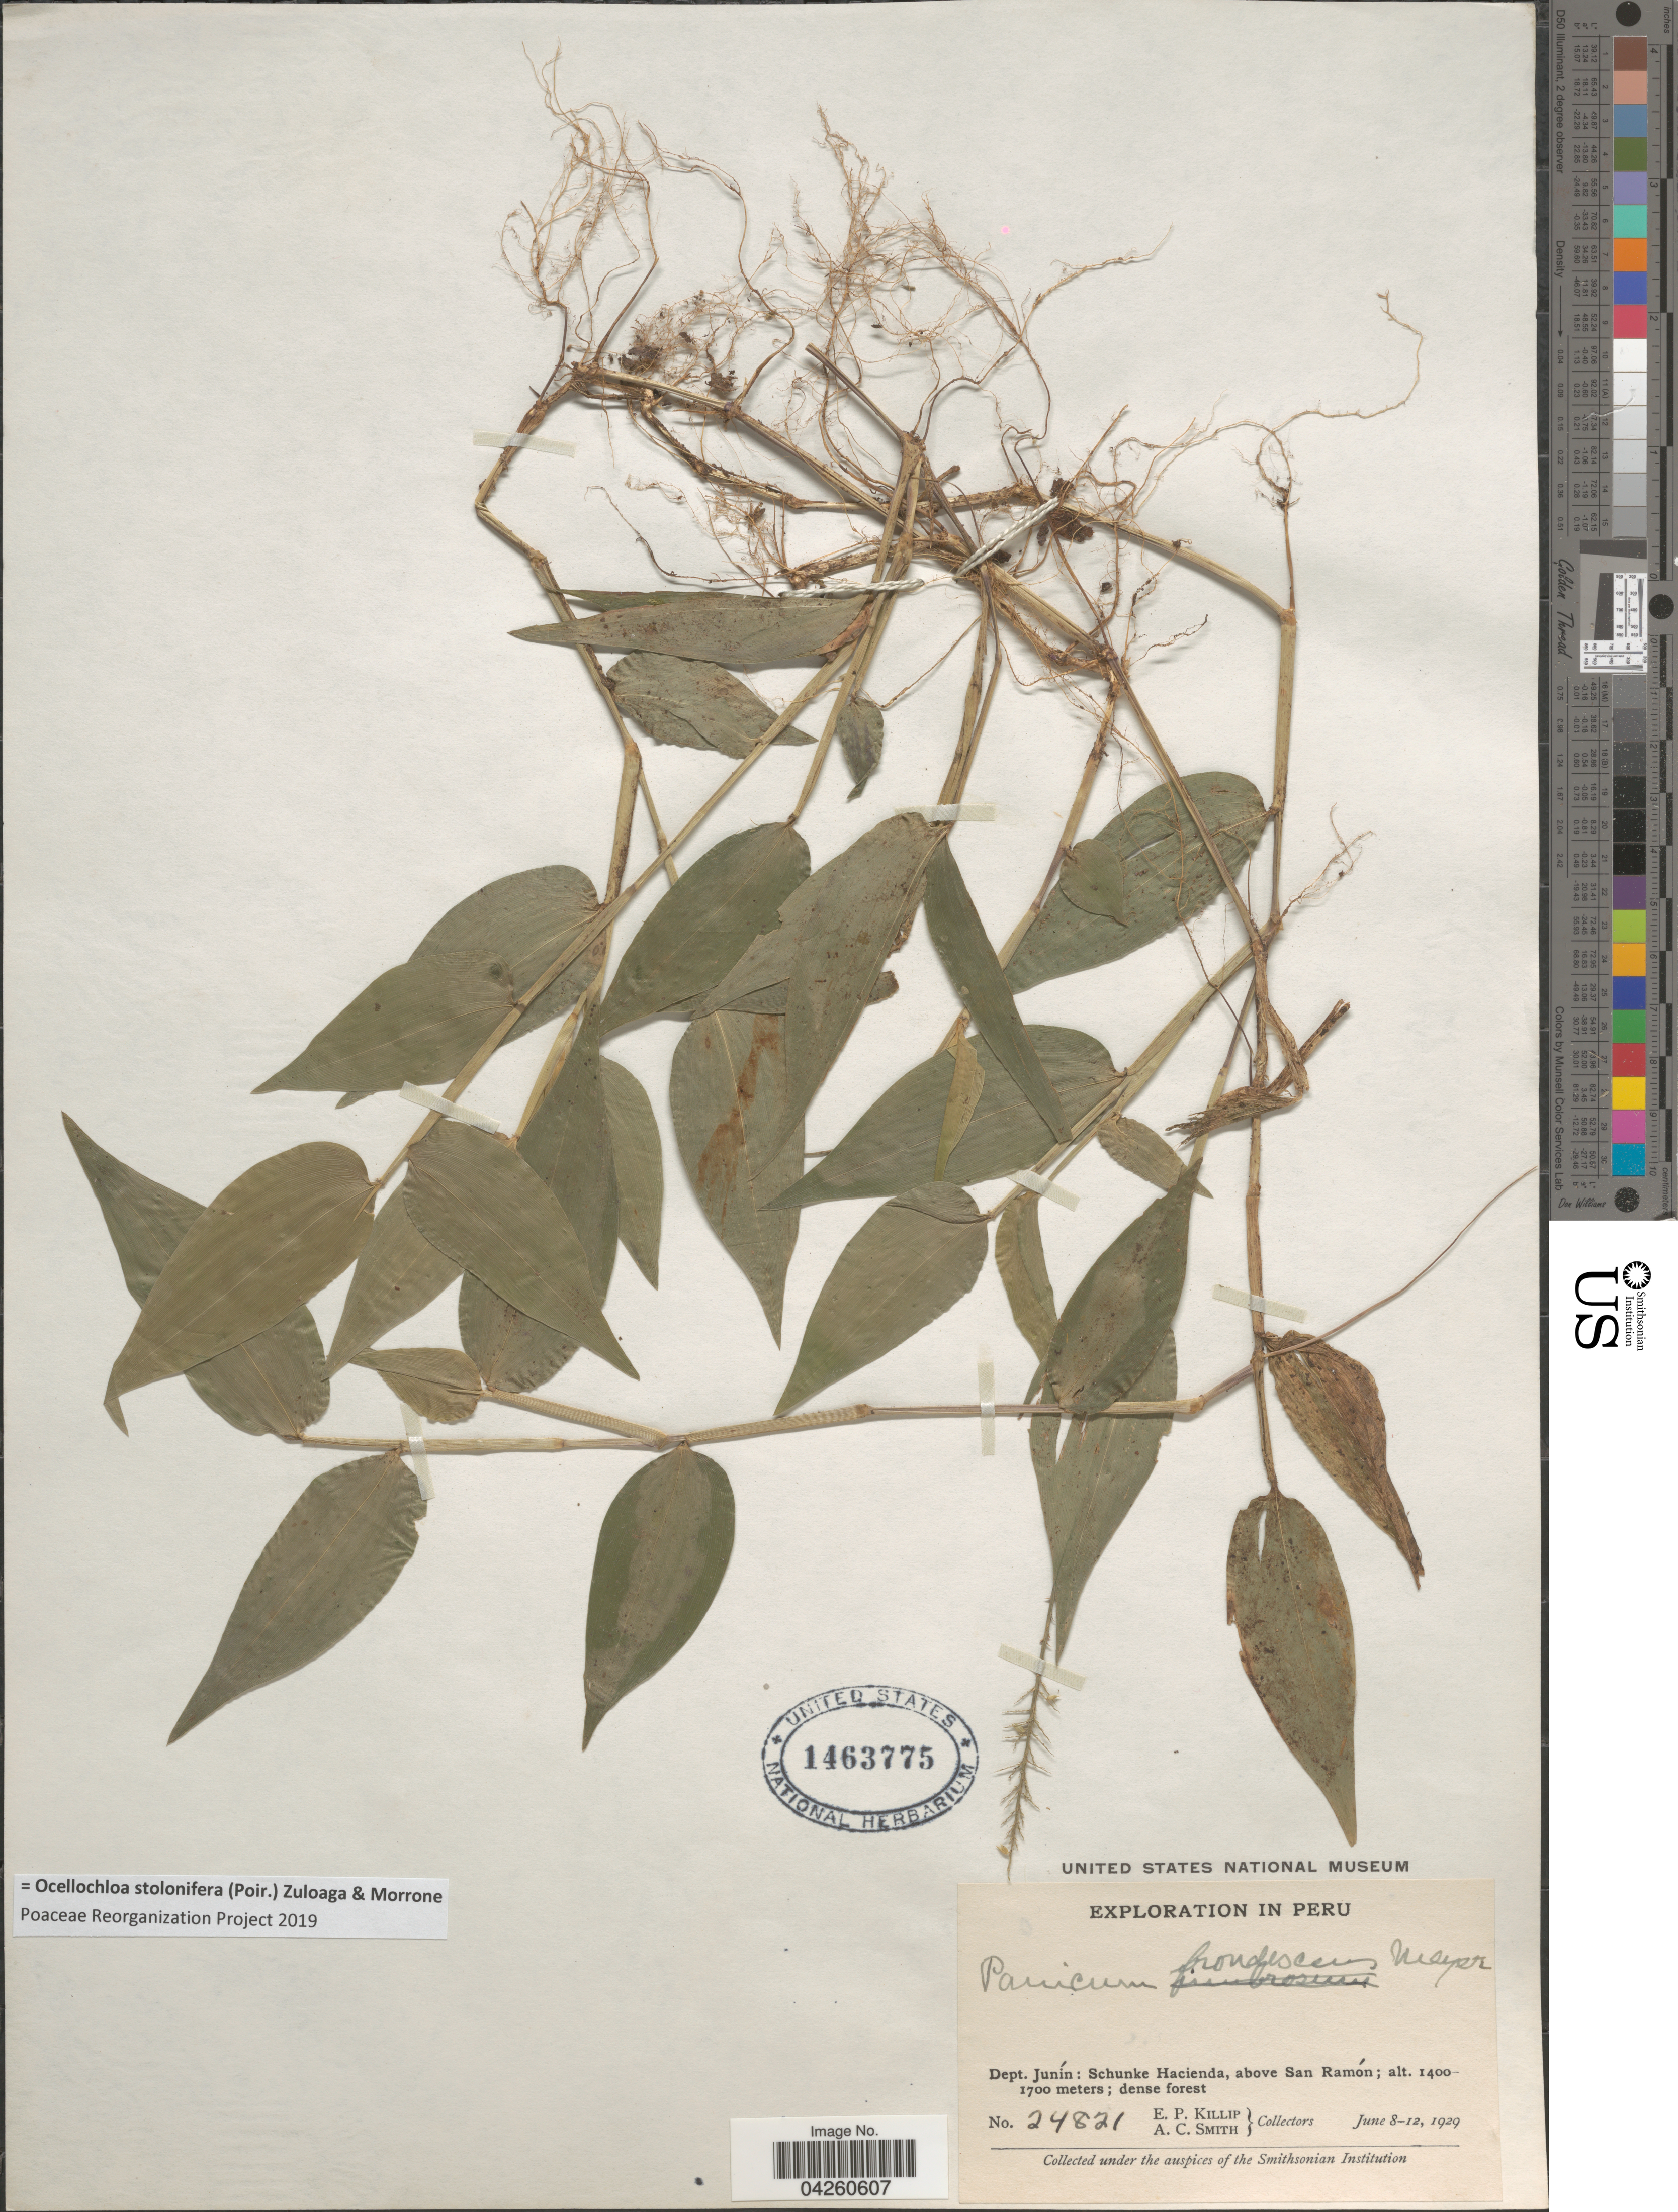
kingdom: Plantae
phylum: Tracheophyta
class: Liliopsida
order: Poales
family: Poaceae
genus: Ocellochloa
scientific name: Ocellochloa stolonifera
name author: (Poir.) Zuloaga & Morrone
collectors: E. P. Killip & A. C. Smith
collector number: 24821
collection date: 1929-06-08/1929-06-12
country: Peru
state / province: Junín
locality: Exploration In Peru. Dept. Junín: Schunke Hacienda, above San Ramón.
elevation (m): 1400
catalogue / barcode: US 1463775